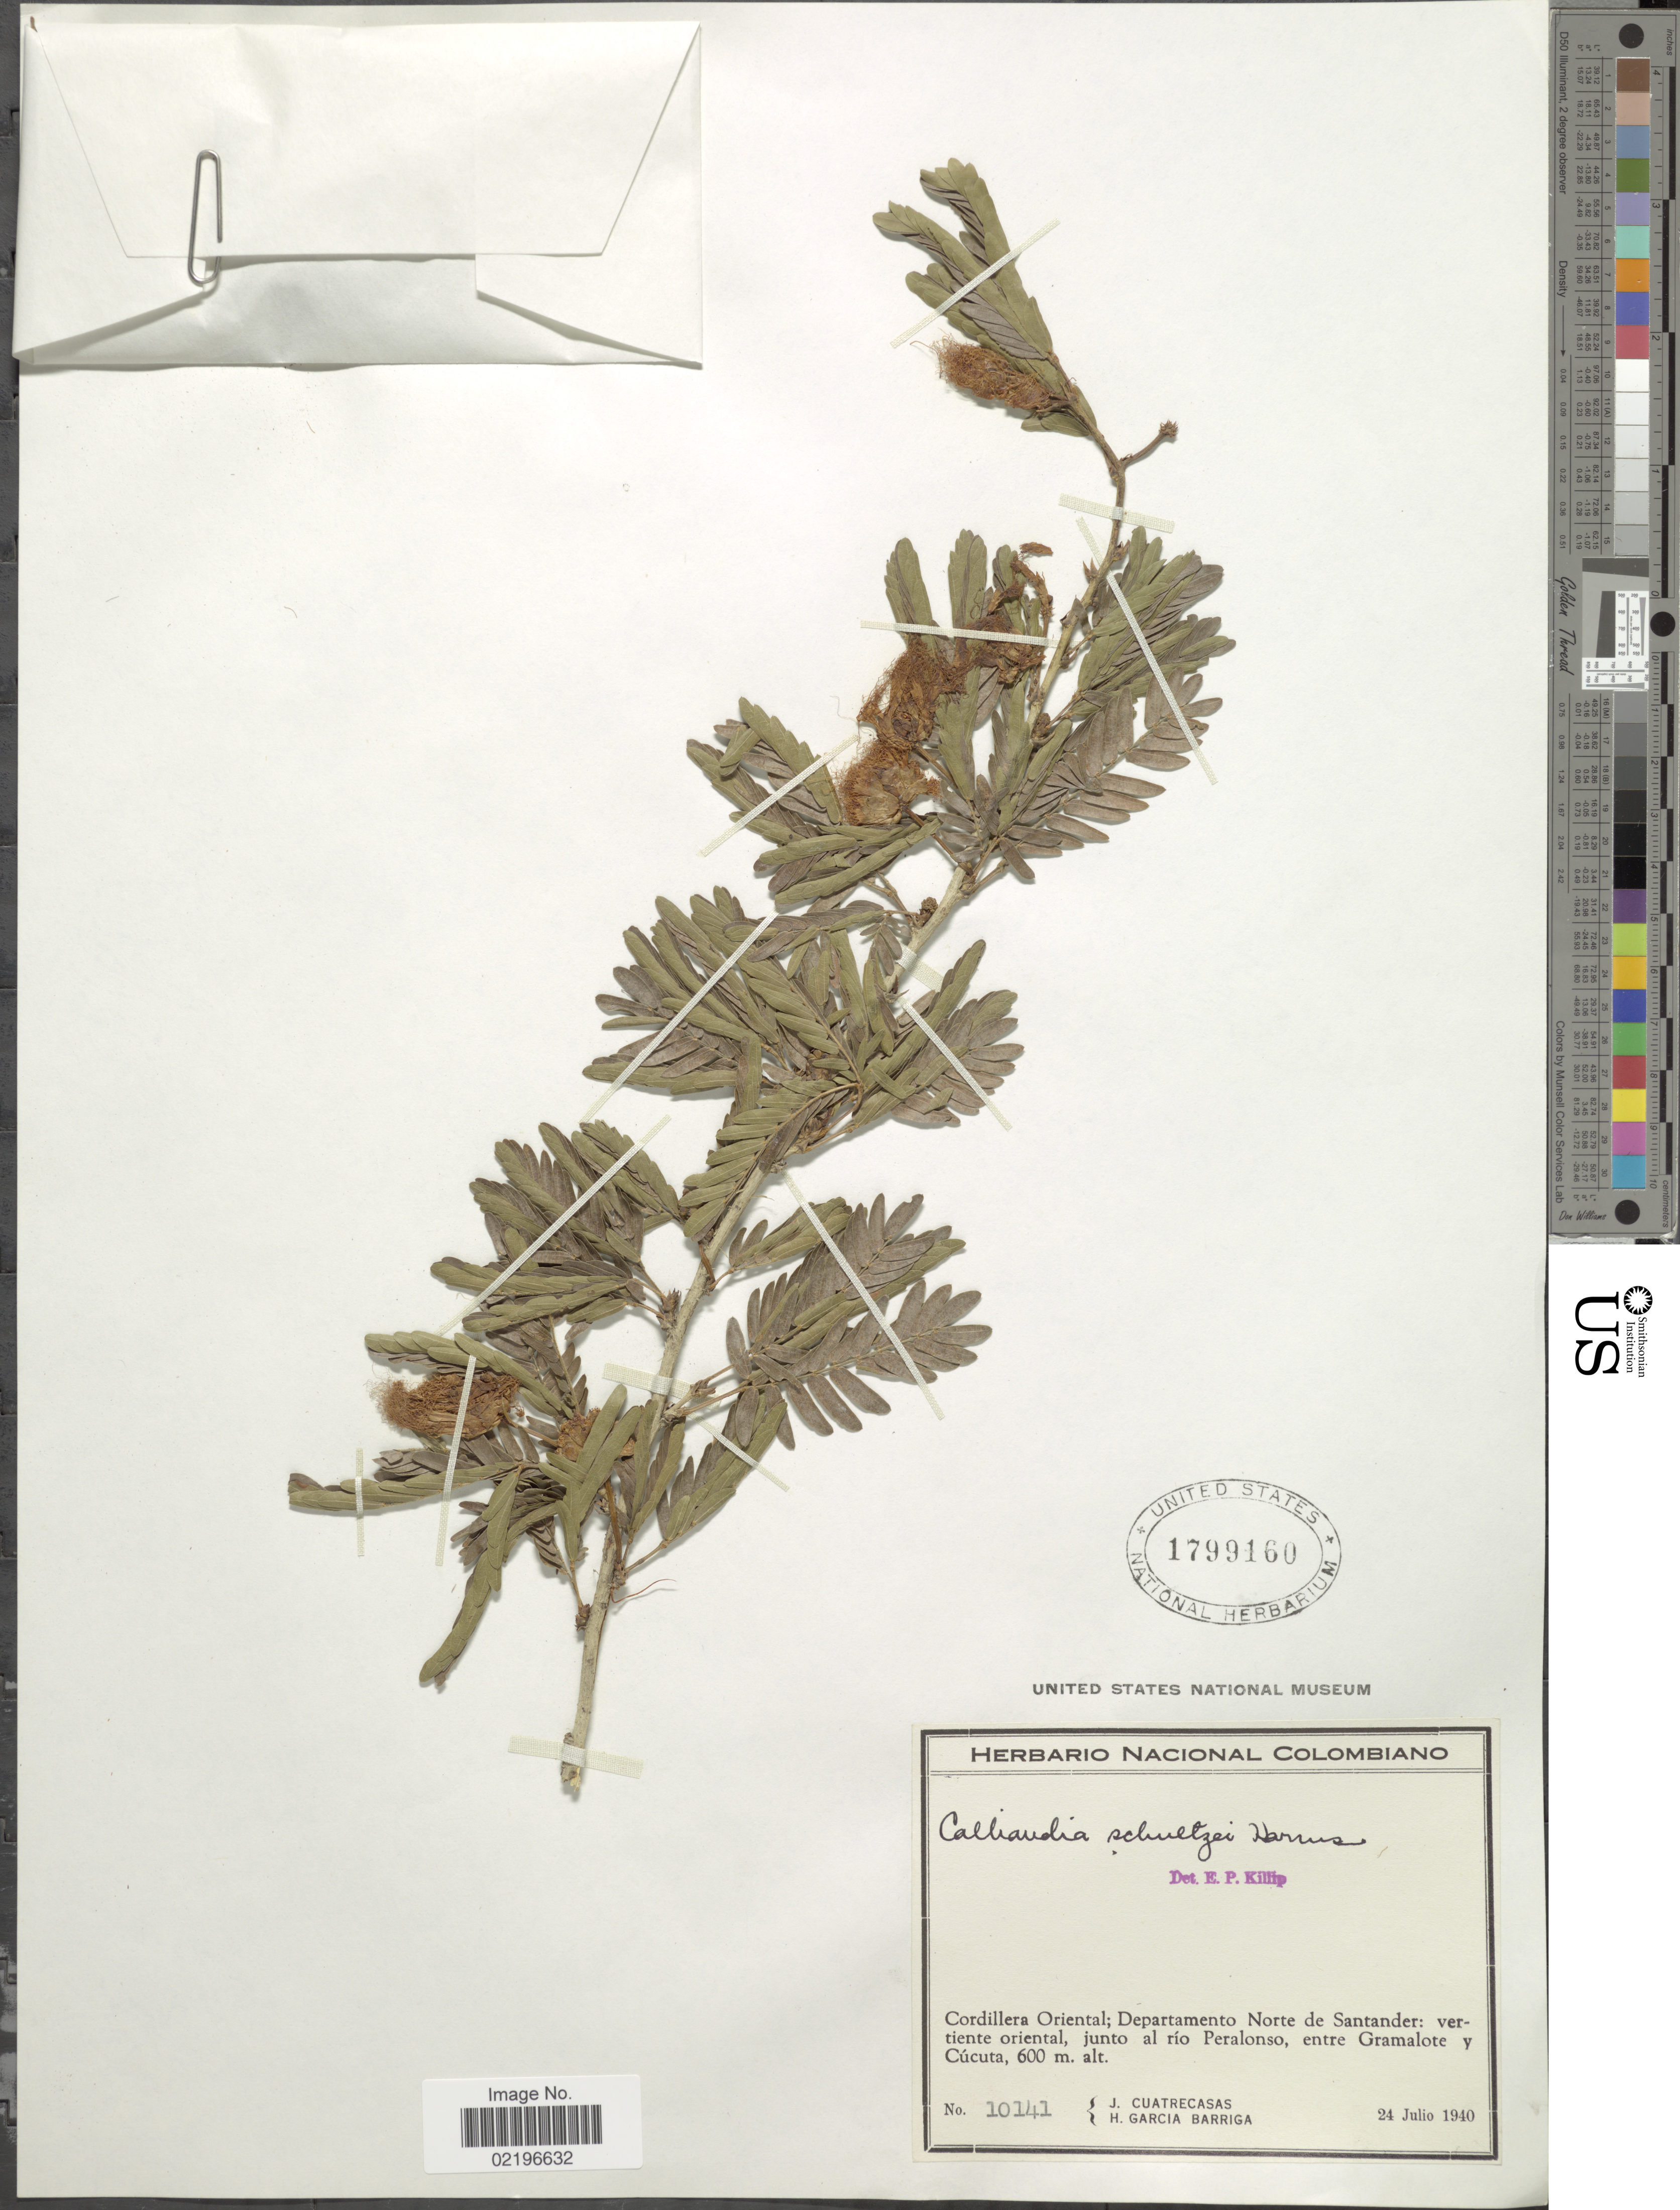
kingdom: Plantae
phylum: Tracheophyta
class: Magnoliopsida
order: Fabales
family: Fabaceae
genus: Calliandra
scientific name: Calliandra riparia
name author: Pittier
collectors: J. Cuatrecasas & H. García Barriga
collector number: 10141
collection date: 1940-07-24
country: Colombia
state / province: Norte de Santander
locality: Cordillero Oriental; Departamento Norte de Santander: vertiente oriental, junto al rio Peralonso, entre Gramalote y Cucuta.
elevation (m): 600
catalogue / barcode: US 1799160